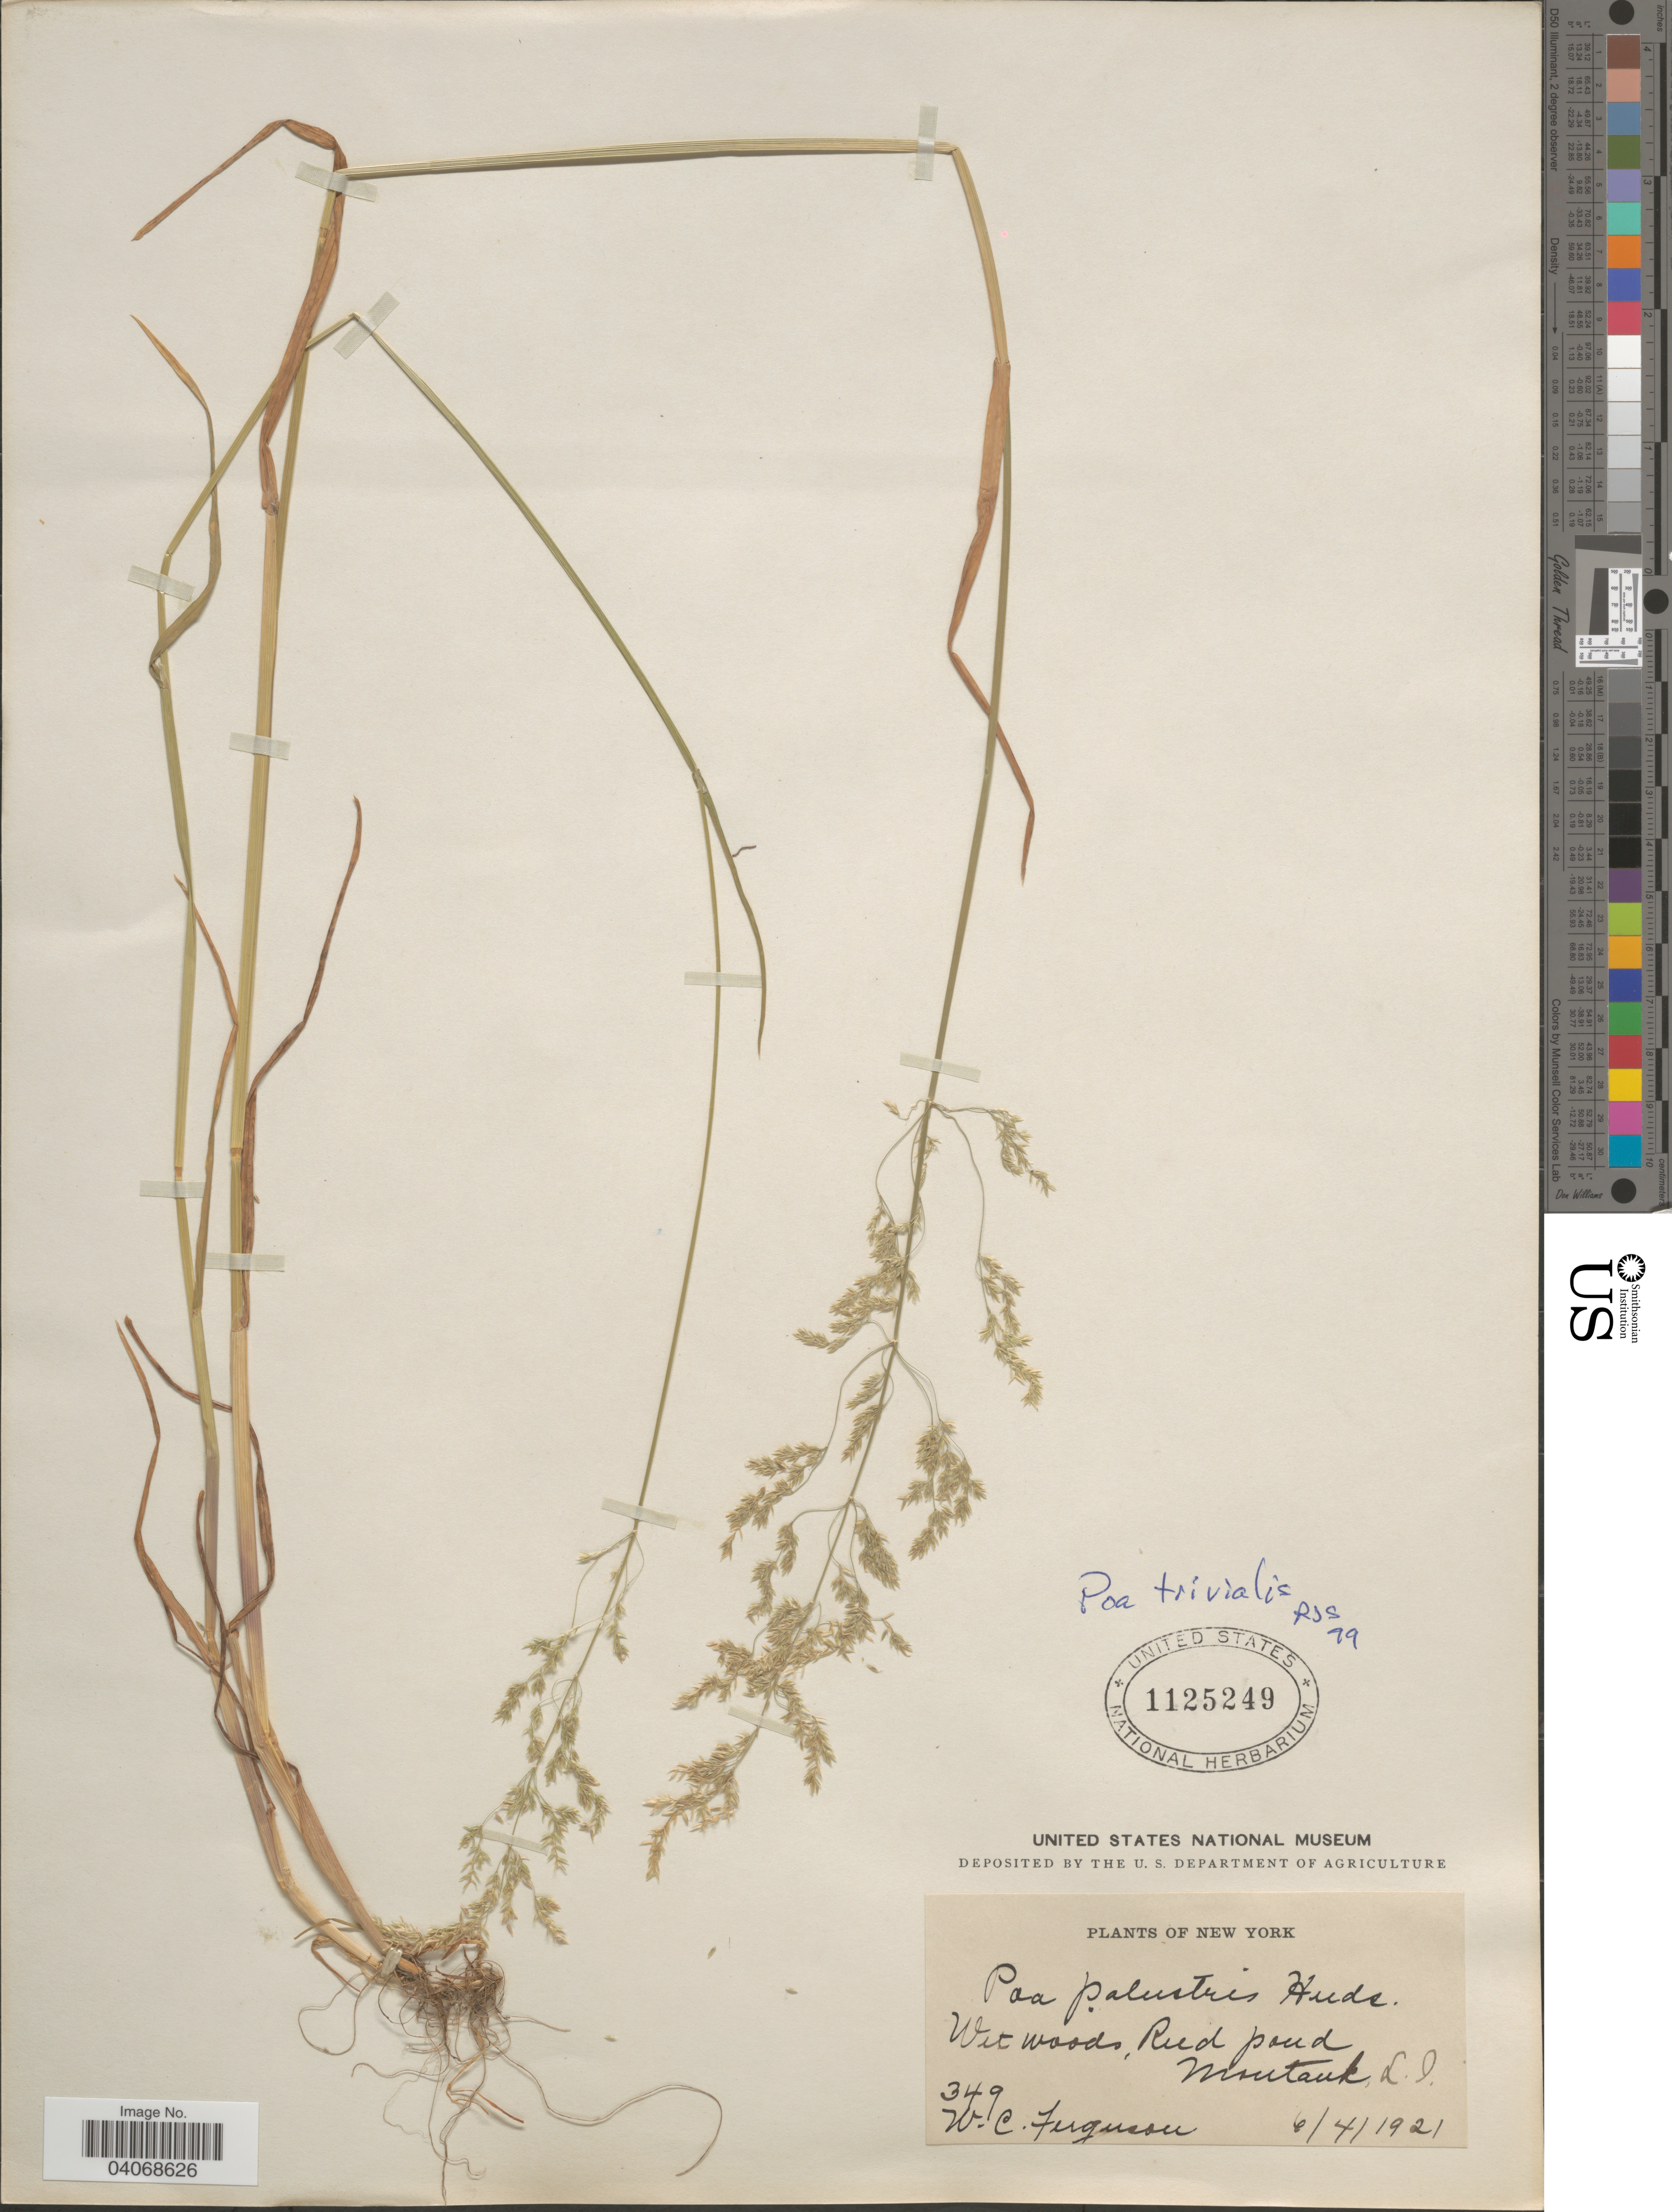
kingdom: Plantae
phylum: Tracheophyta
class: Liliopsida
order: Poales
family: Poaceae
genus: Poa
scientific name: Poa trivialis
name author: L.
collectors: W. Ferguson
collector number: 349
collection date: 1921-06-04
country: United States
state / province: New York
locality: Wet woods, Reed pond. Montauk, L.I.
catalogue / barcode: US 1125249